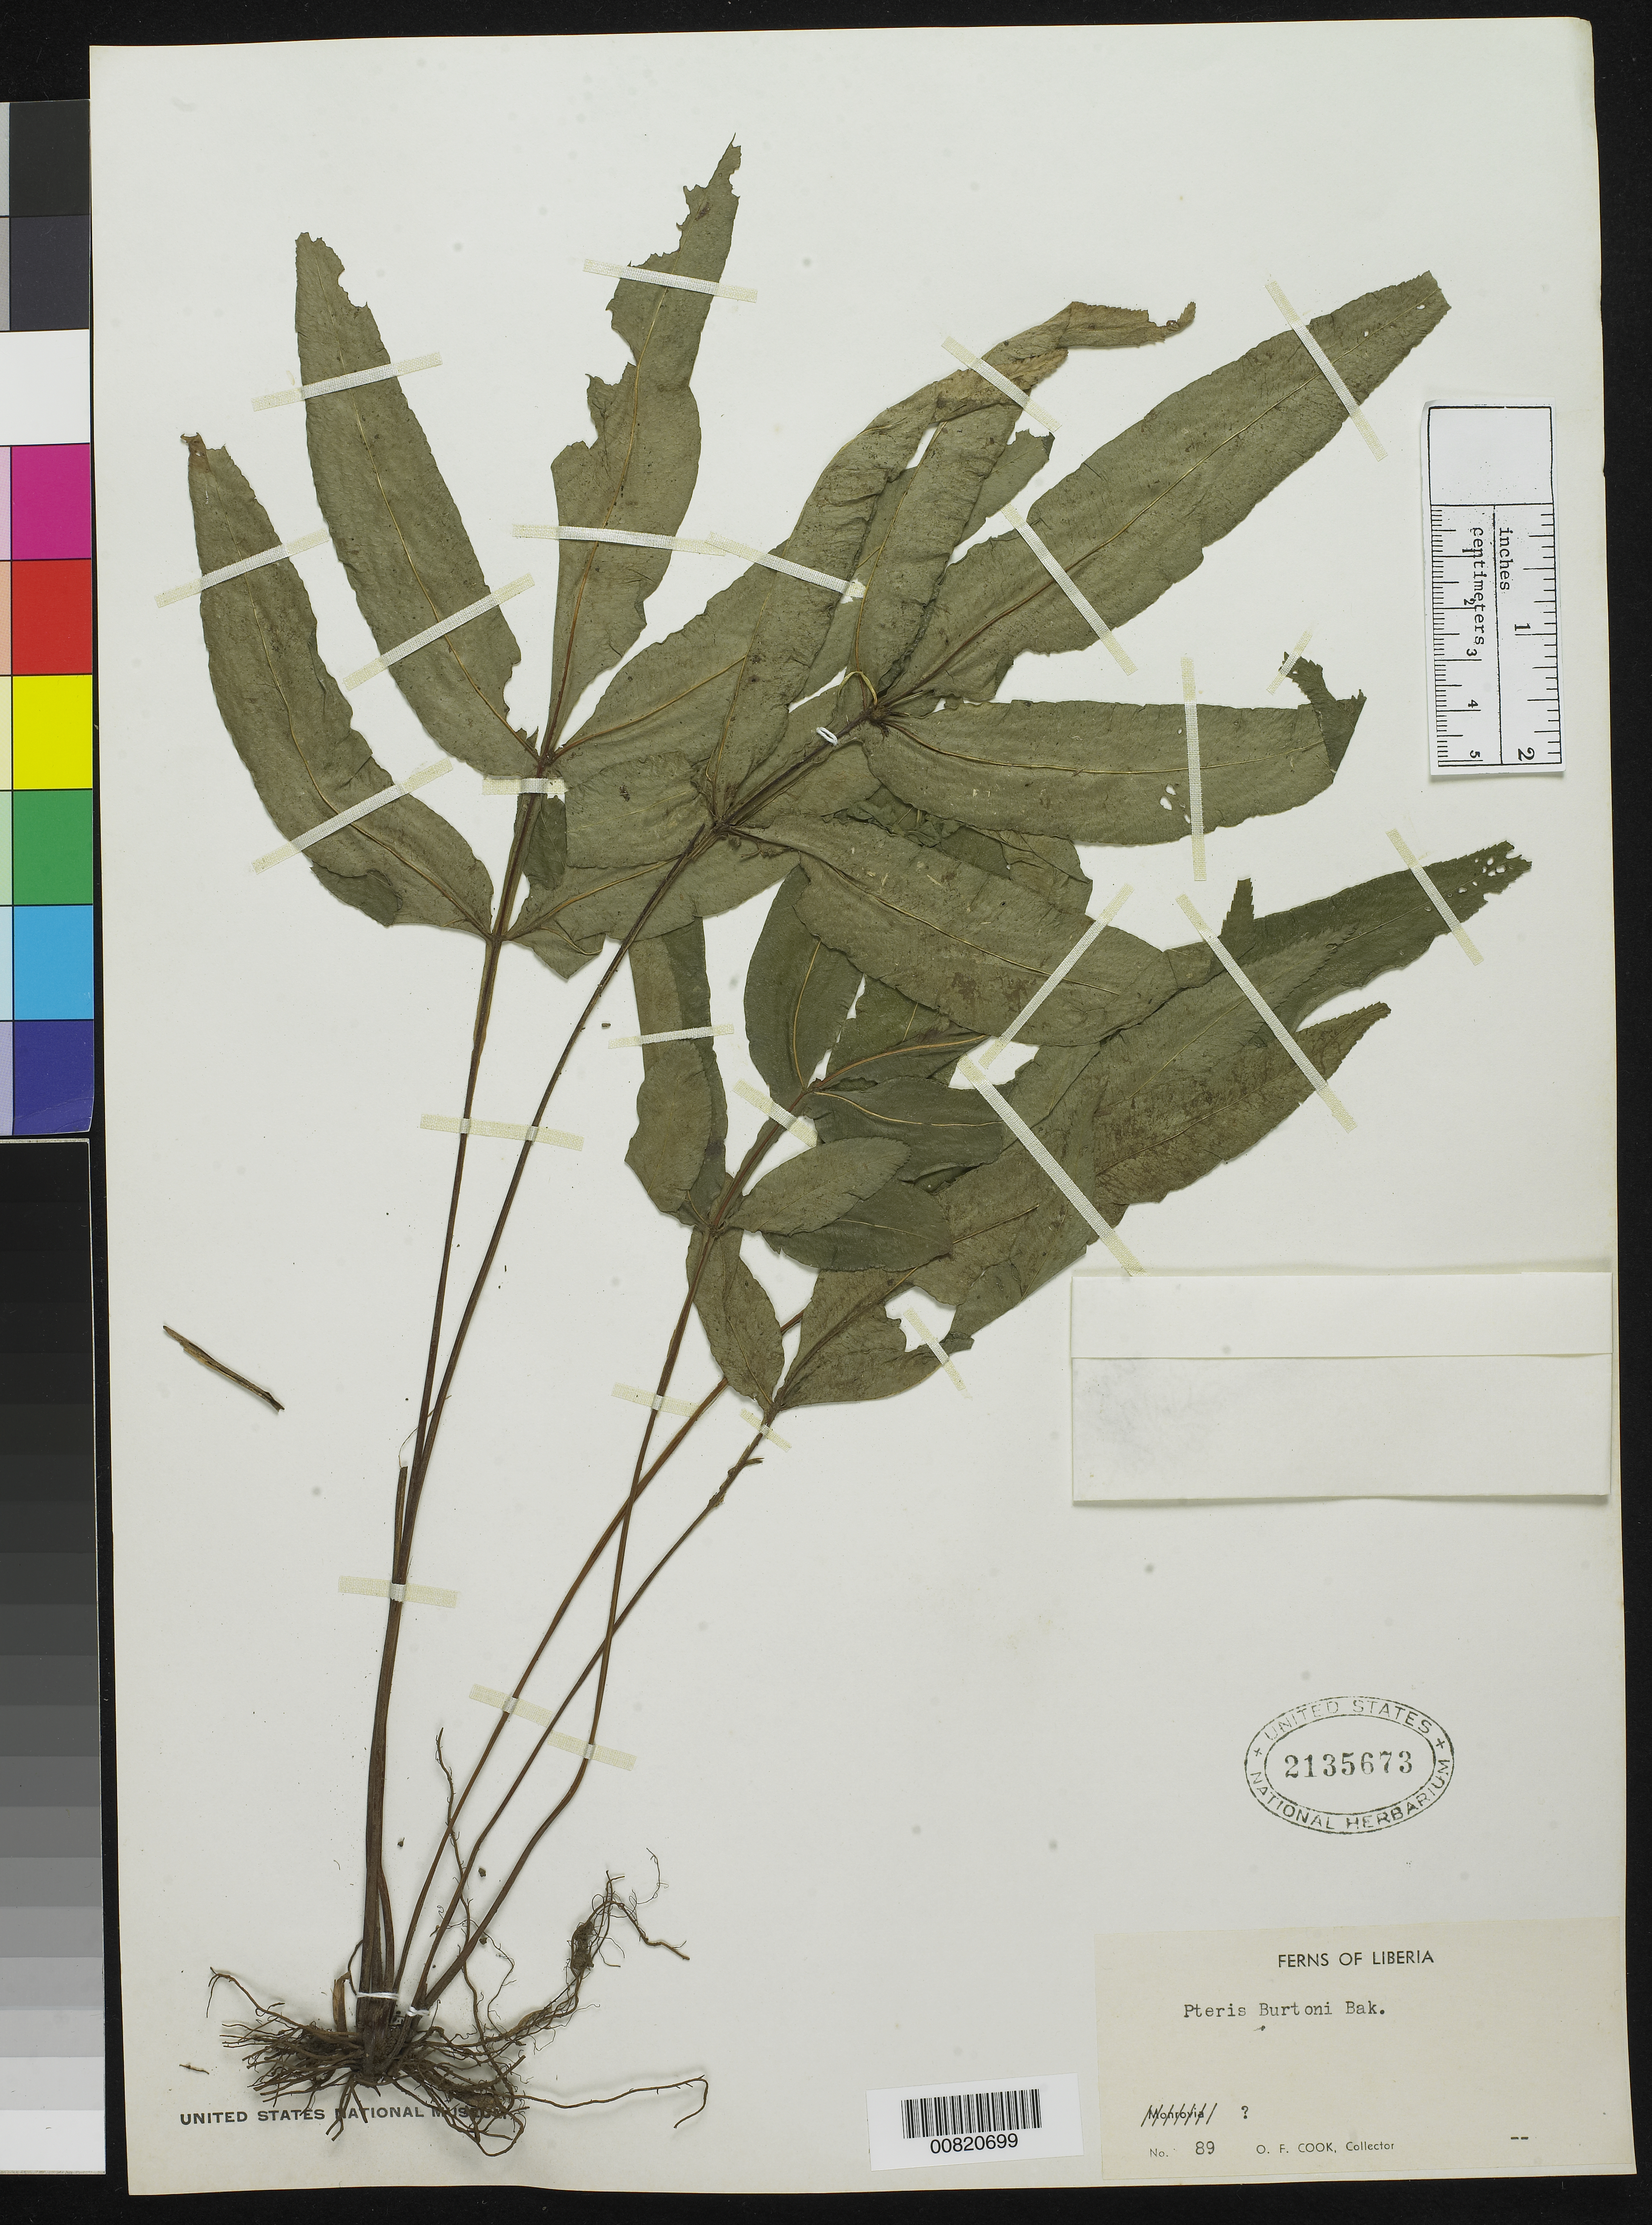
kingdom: Plantae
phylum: Tracheophyta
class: Polypodiopsida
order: Polypodiales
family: Pteridaceae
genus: Pteris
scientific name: Pteris burtonii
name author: Baker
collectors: O. F. Cook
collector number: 89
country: Liberia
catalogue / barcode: US 2135673